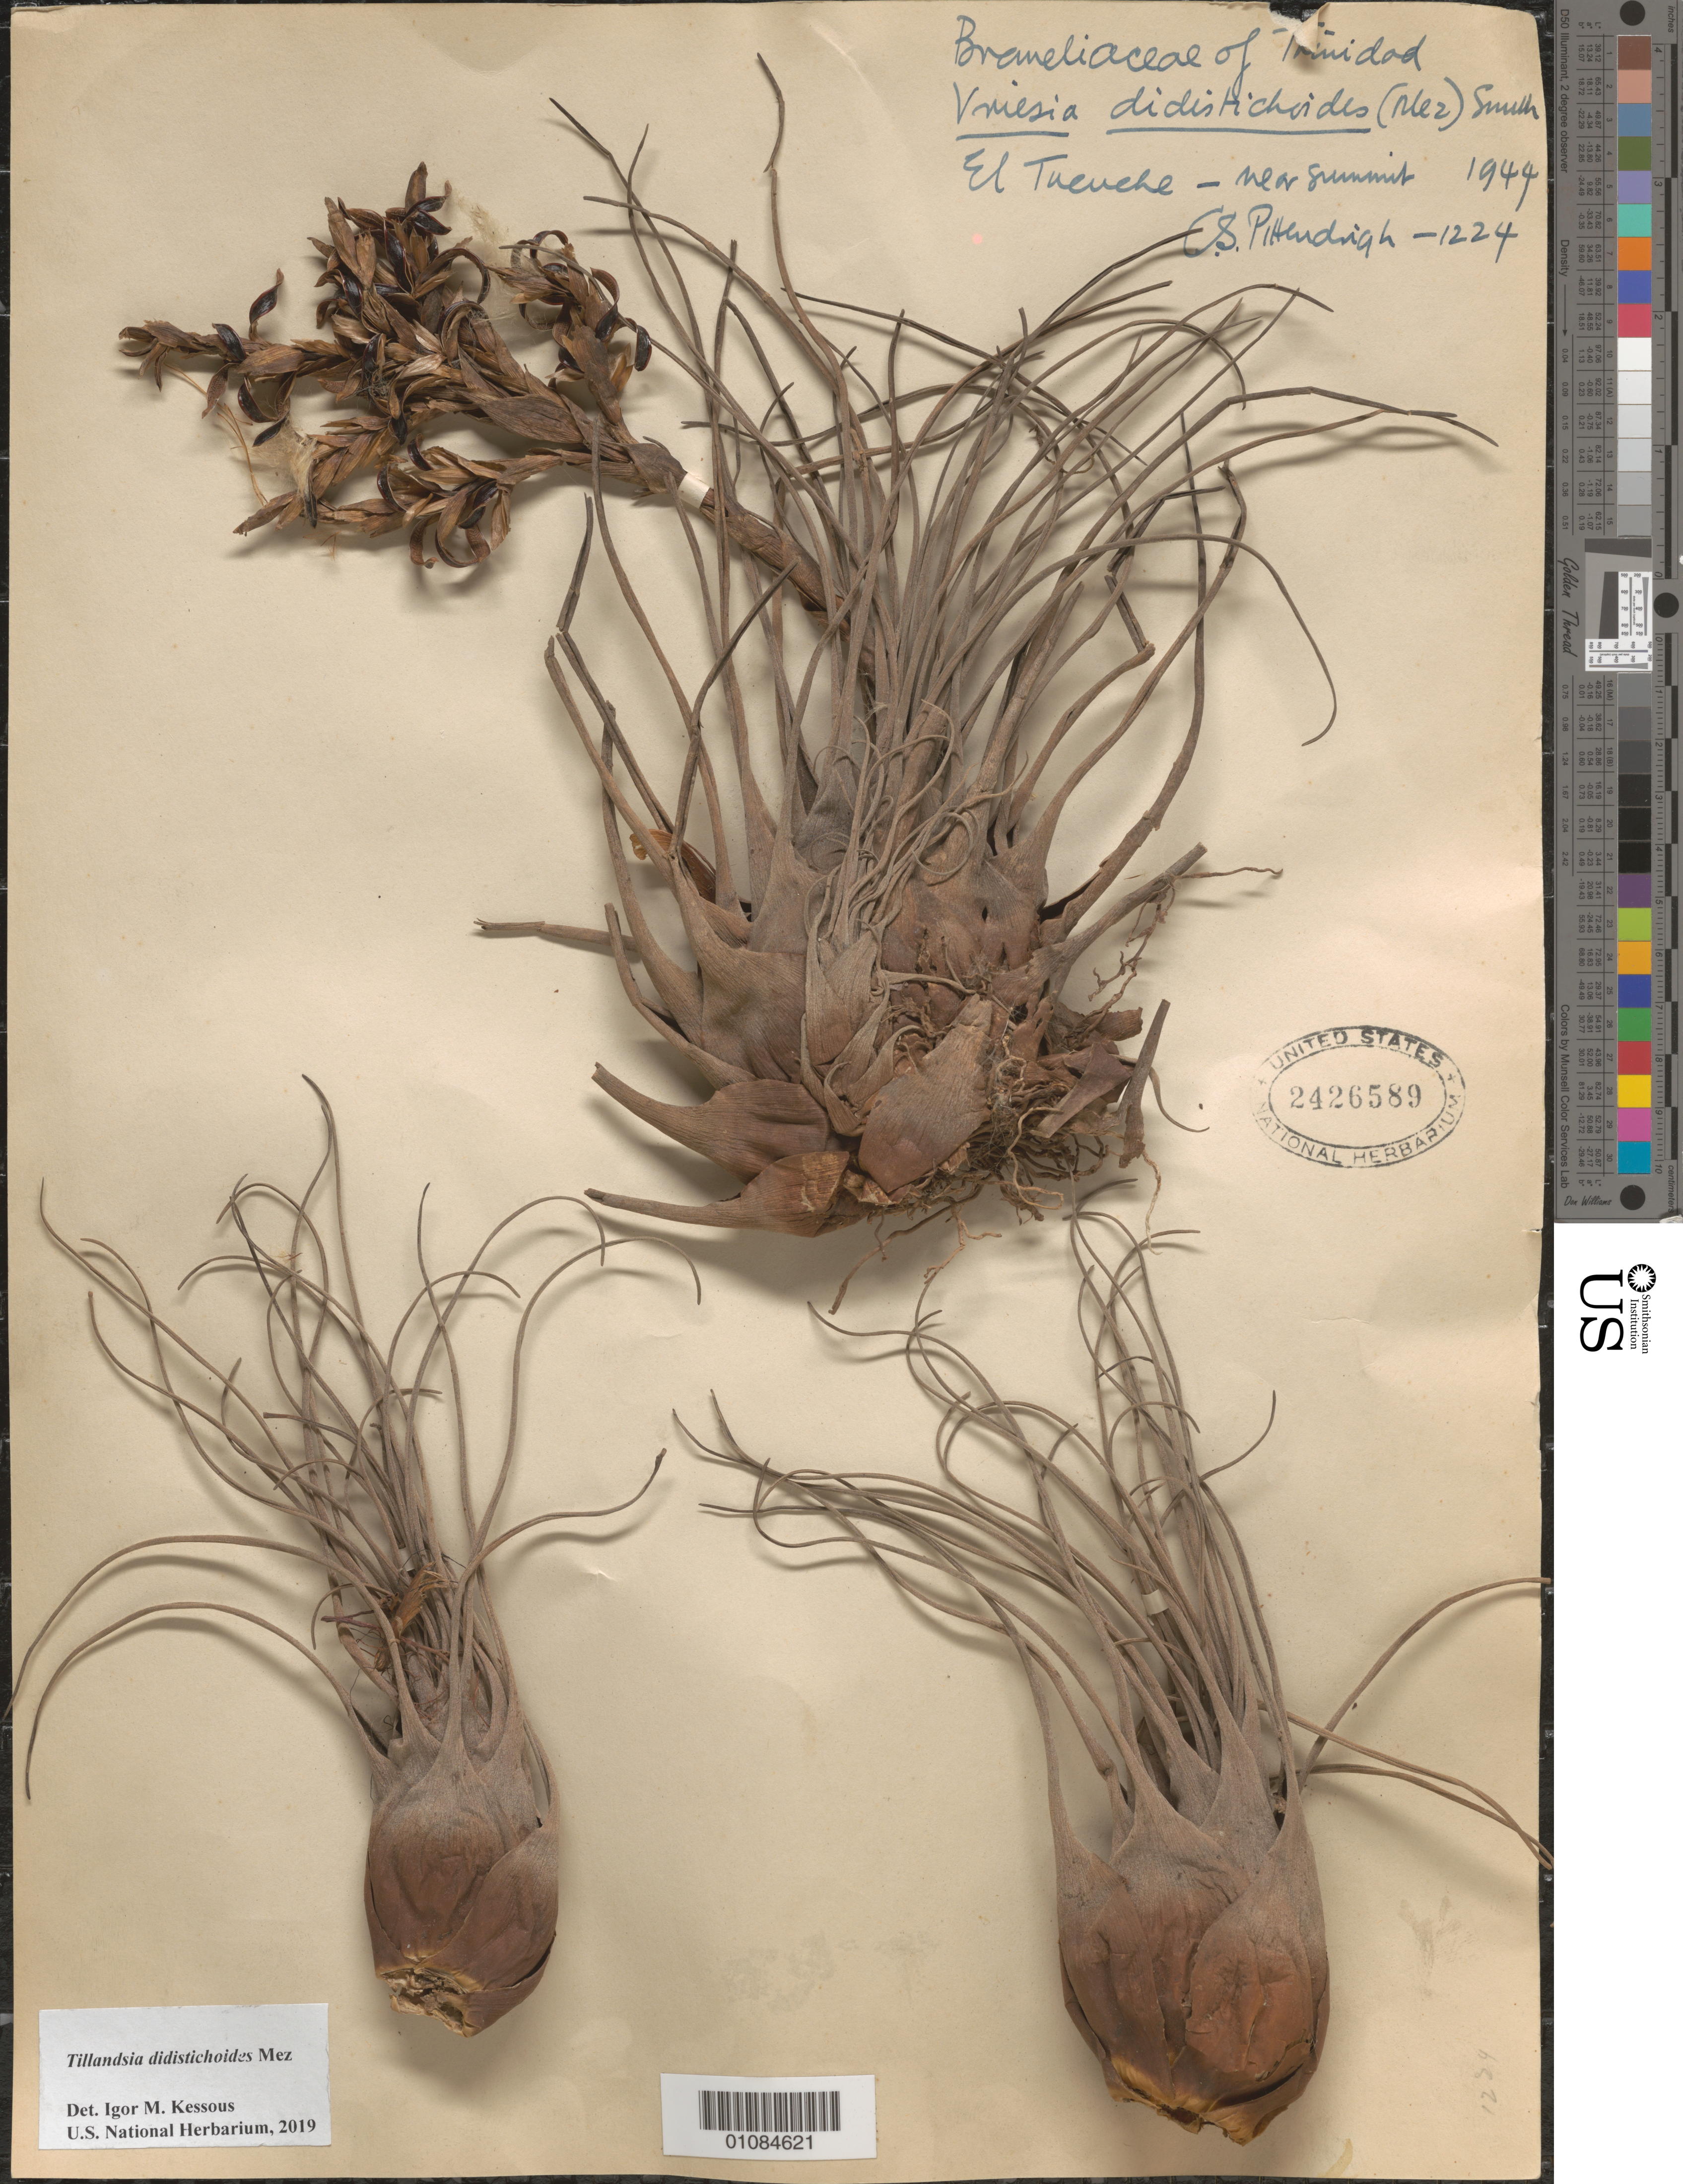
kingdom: Plantae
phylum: Tracheophyta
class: Liliopsida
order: Poales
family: Bromeliaceae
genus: Tillandsia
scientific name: Tillandsia didistichoides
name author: Mez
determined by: Kessous, Igor M.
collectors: C. S. Pittendrigh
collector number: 1224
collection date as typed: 1944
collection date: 1944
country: Trinidad and Tobago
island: Trinidad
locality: Tocuche, near summit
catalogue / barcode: US 2426589